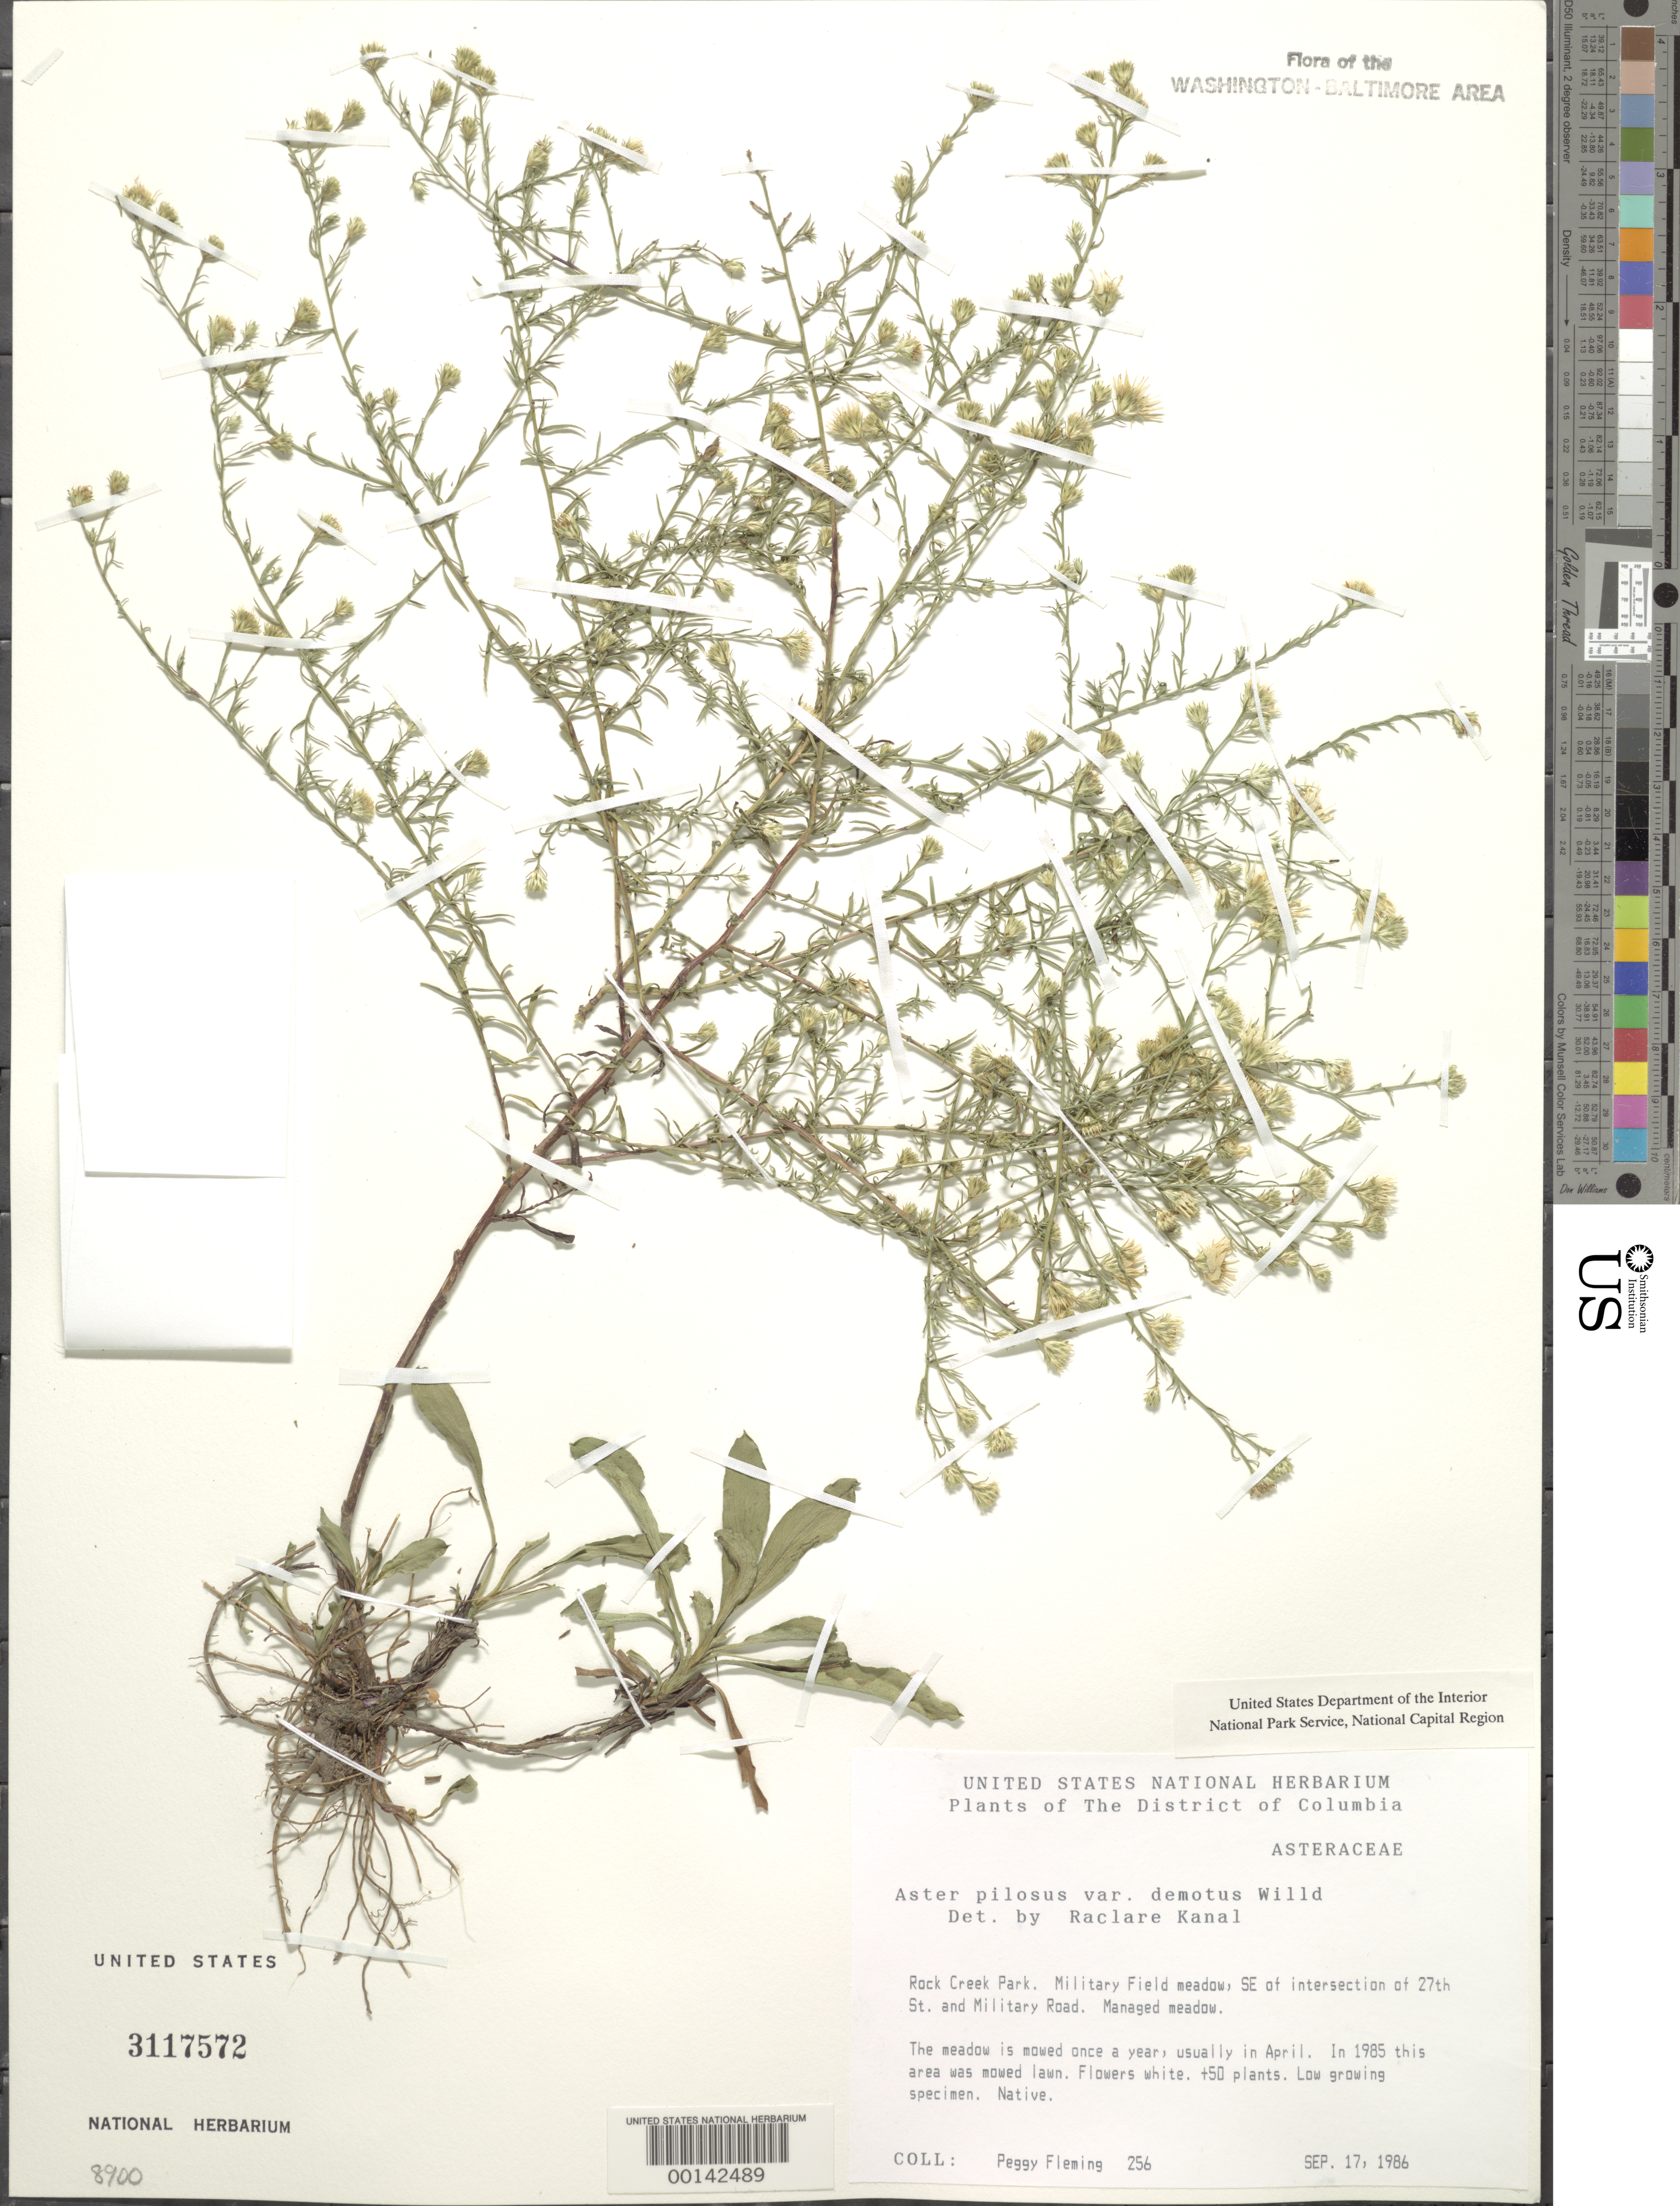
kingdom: Plantae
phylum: Tracheophyta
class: Magnoliopsida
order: Asterales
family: Asteraceae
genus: Symphyotrichum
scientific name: Symphyotrichum pilosum var. pringlei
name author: (A. Gray) G.L. Nesom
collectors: P. Fleming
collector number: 256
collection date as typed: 17 Sep 1986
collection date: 1986-09-17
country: United States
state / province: District of Columbia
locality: Rock Creek Park. Military field meadow, SE of intersection of 27th St. and Military Road. Rock Creek Park & vicinity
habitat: Managed meadow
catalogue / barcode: US 3117572